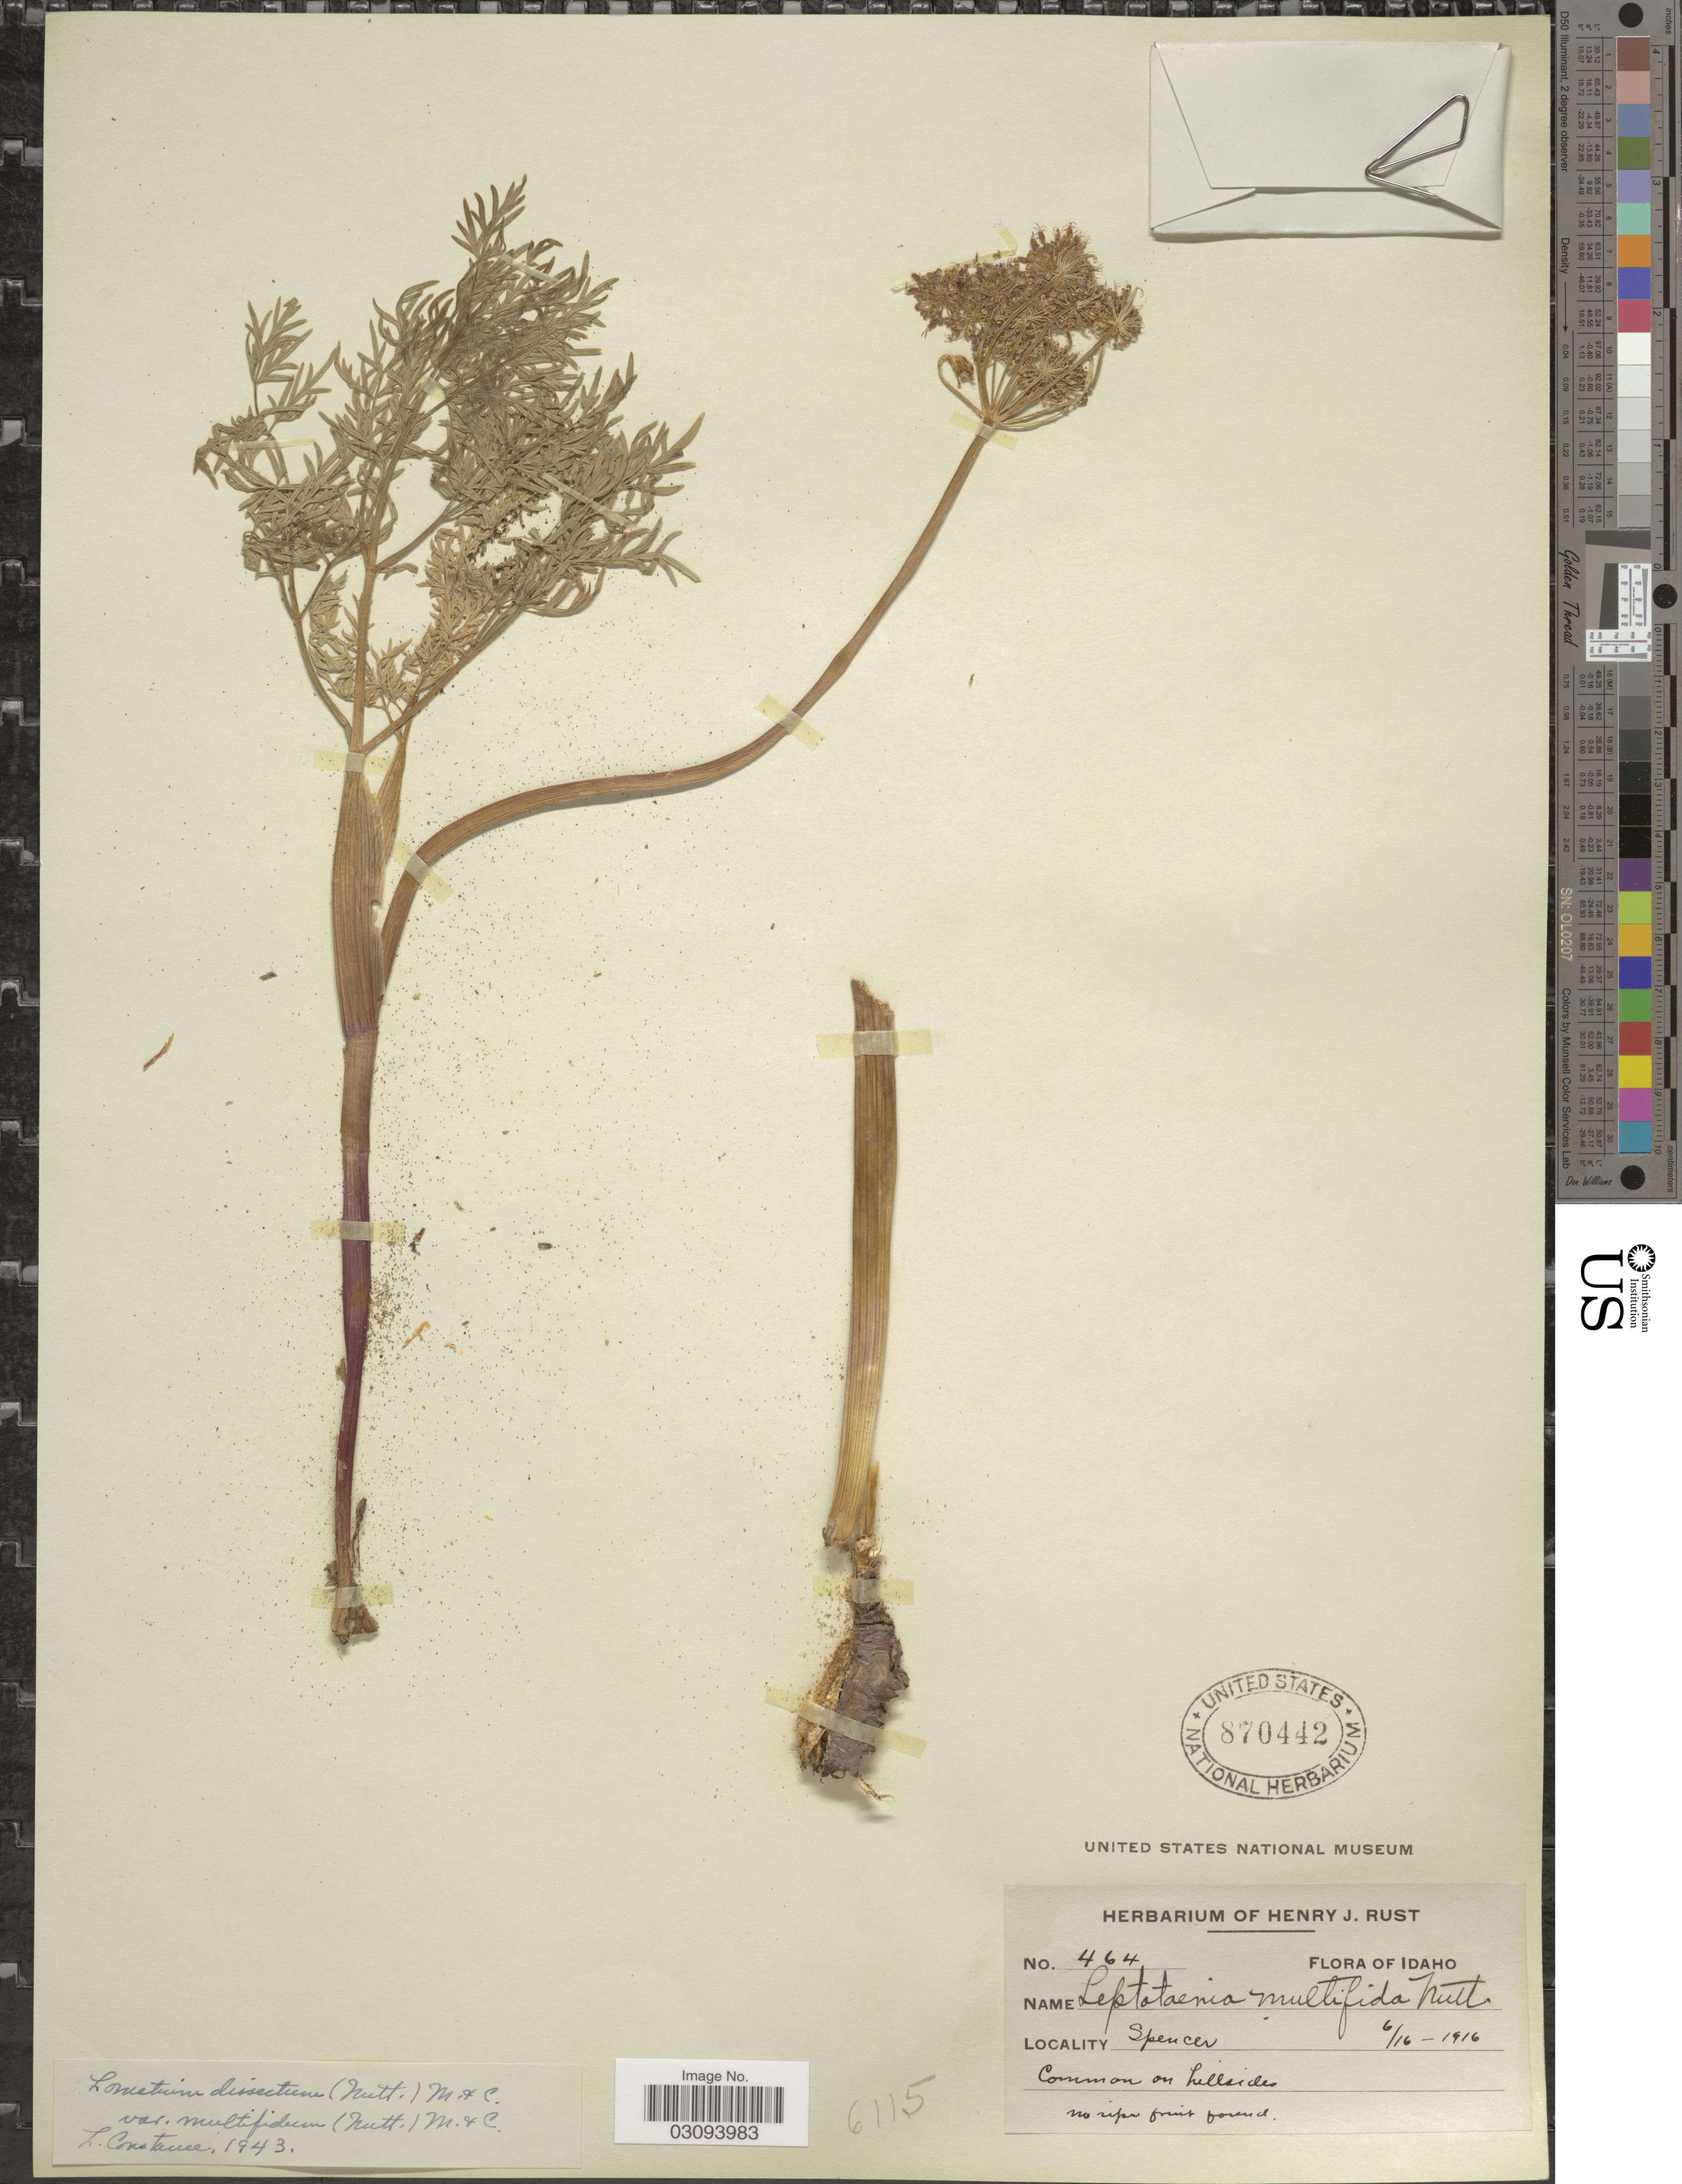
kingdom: Plantae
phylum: Tracheophyta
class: Magnoliopsida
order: Apiales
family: Apiaceae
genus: Lomatium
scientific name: Lomatium dissectum var. multifidum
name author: (Nutt.) Mathias & Constance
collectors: H. J. Rust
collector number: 464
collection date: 1916-06-16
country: United States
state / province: Idaho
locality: Spencer.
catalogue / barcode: US 870442